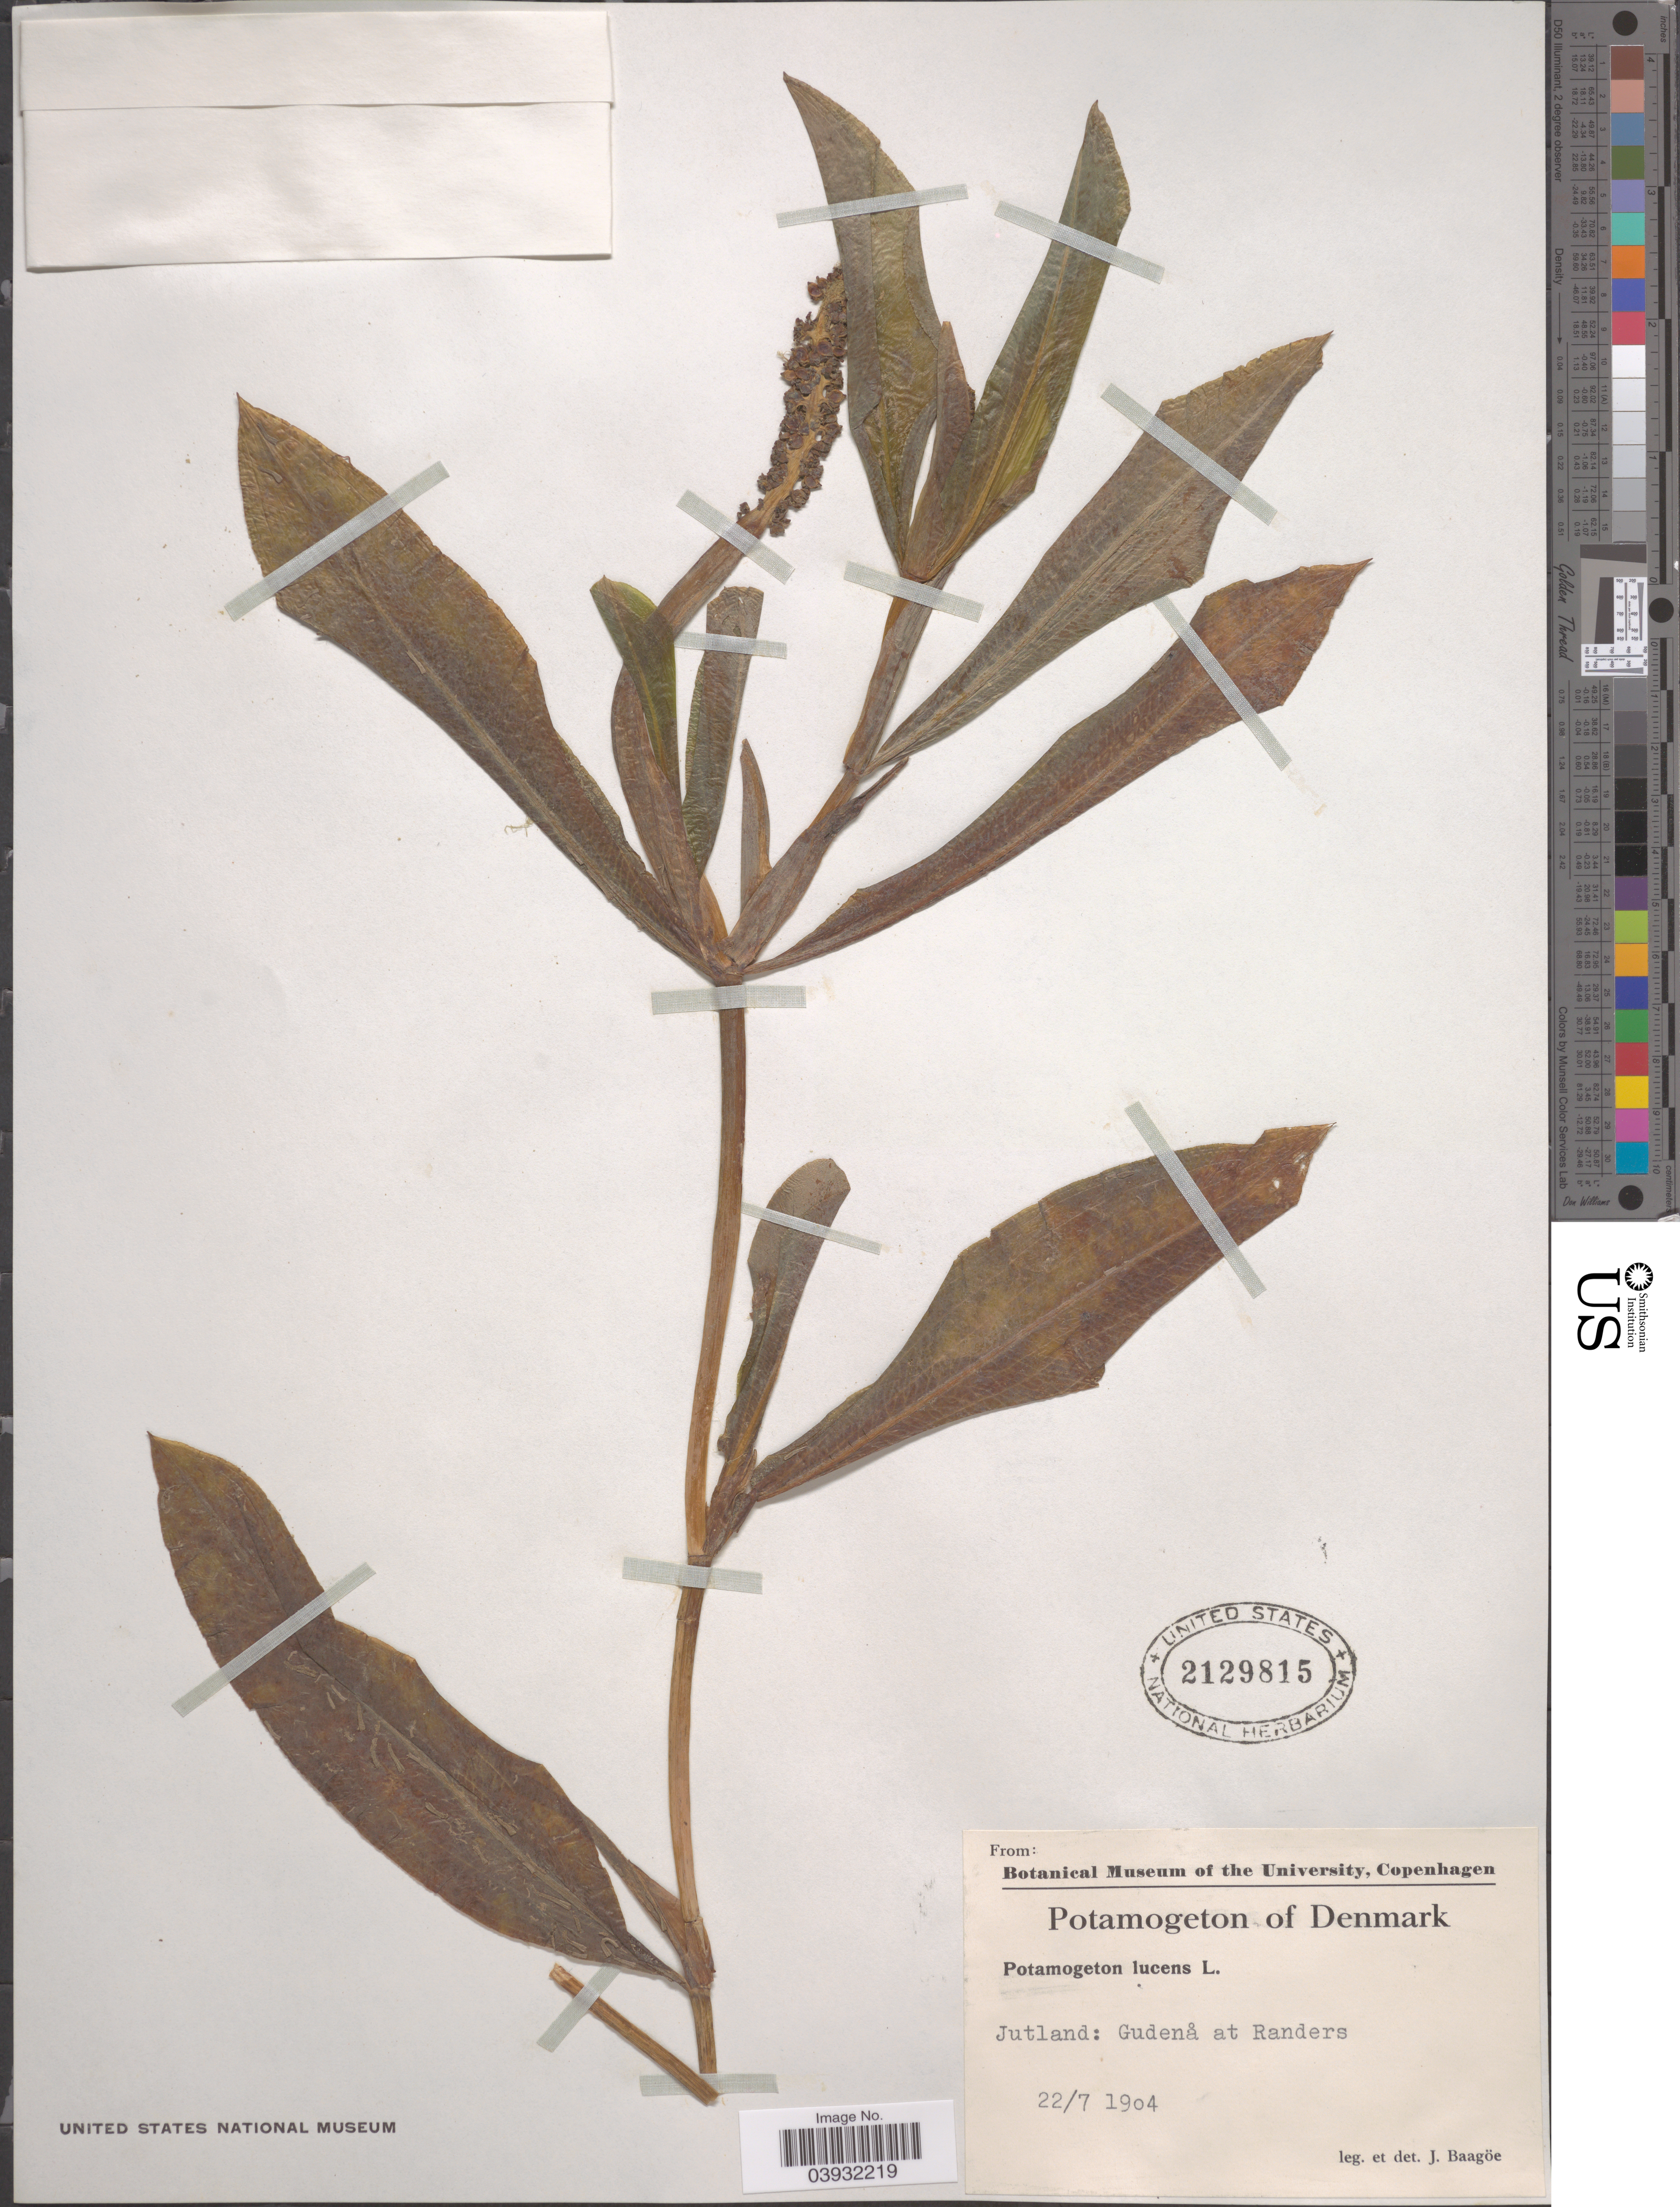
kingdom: Plantae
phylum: Tracheophyta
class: Liliopsida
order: Alismatales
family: Potamogetonaceae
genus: Potamogeton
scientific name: Potamogeton lucens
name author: L.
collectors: J. Baagoe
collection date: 1904-07-27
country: Denmark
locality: Jutland: Gudenå at Randers.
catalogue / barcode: US 2129815